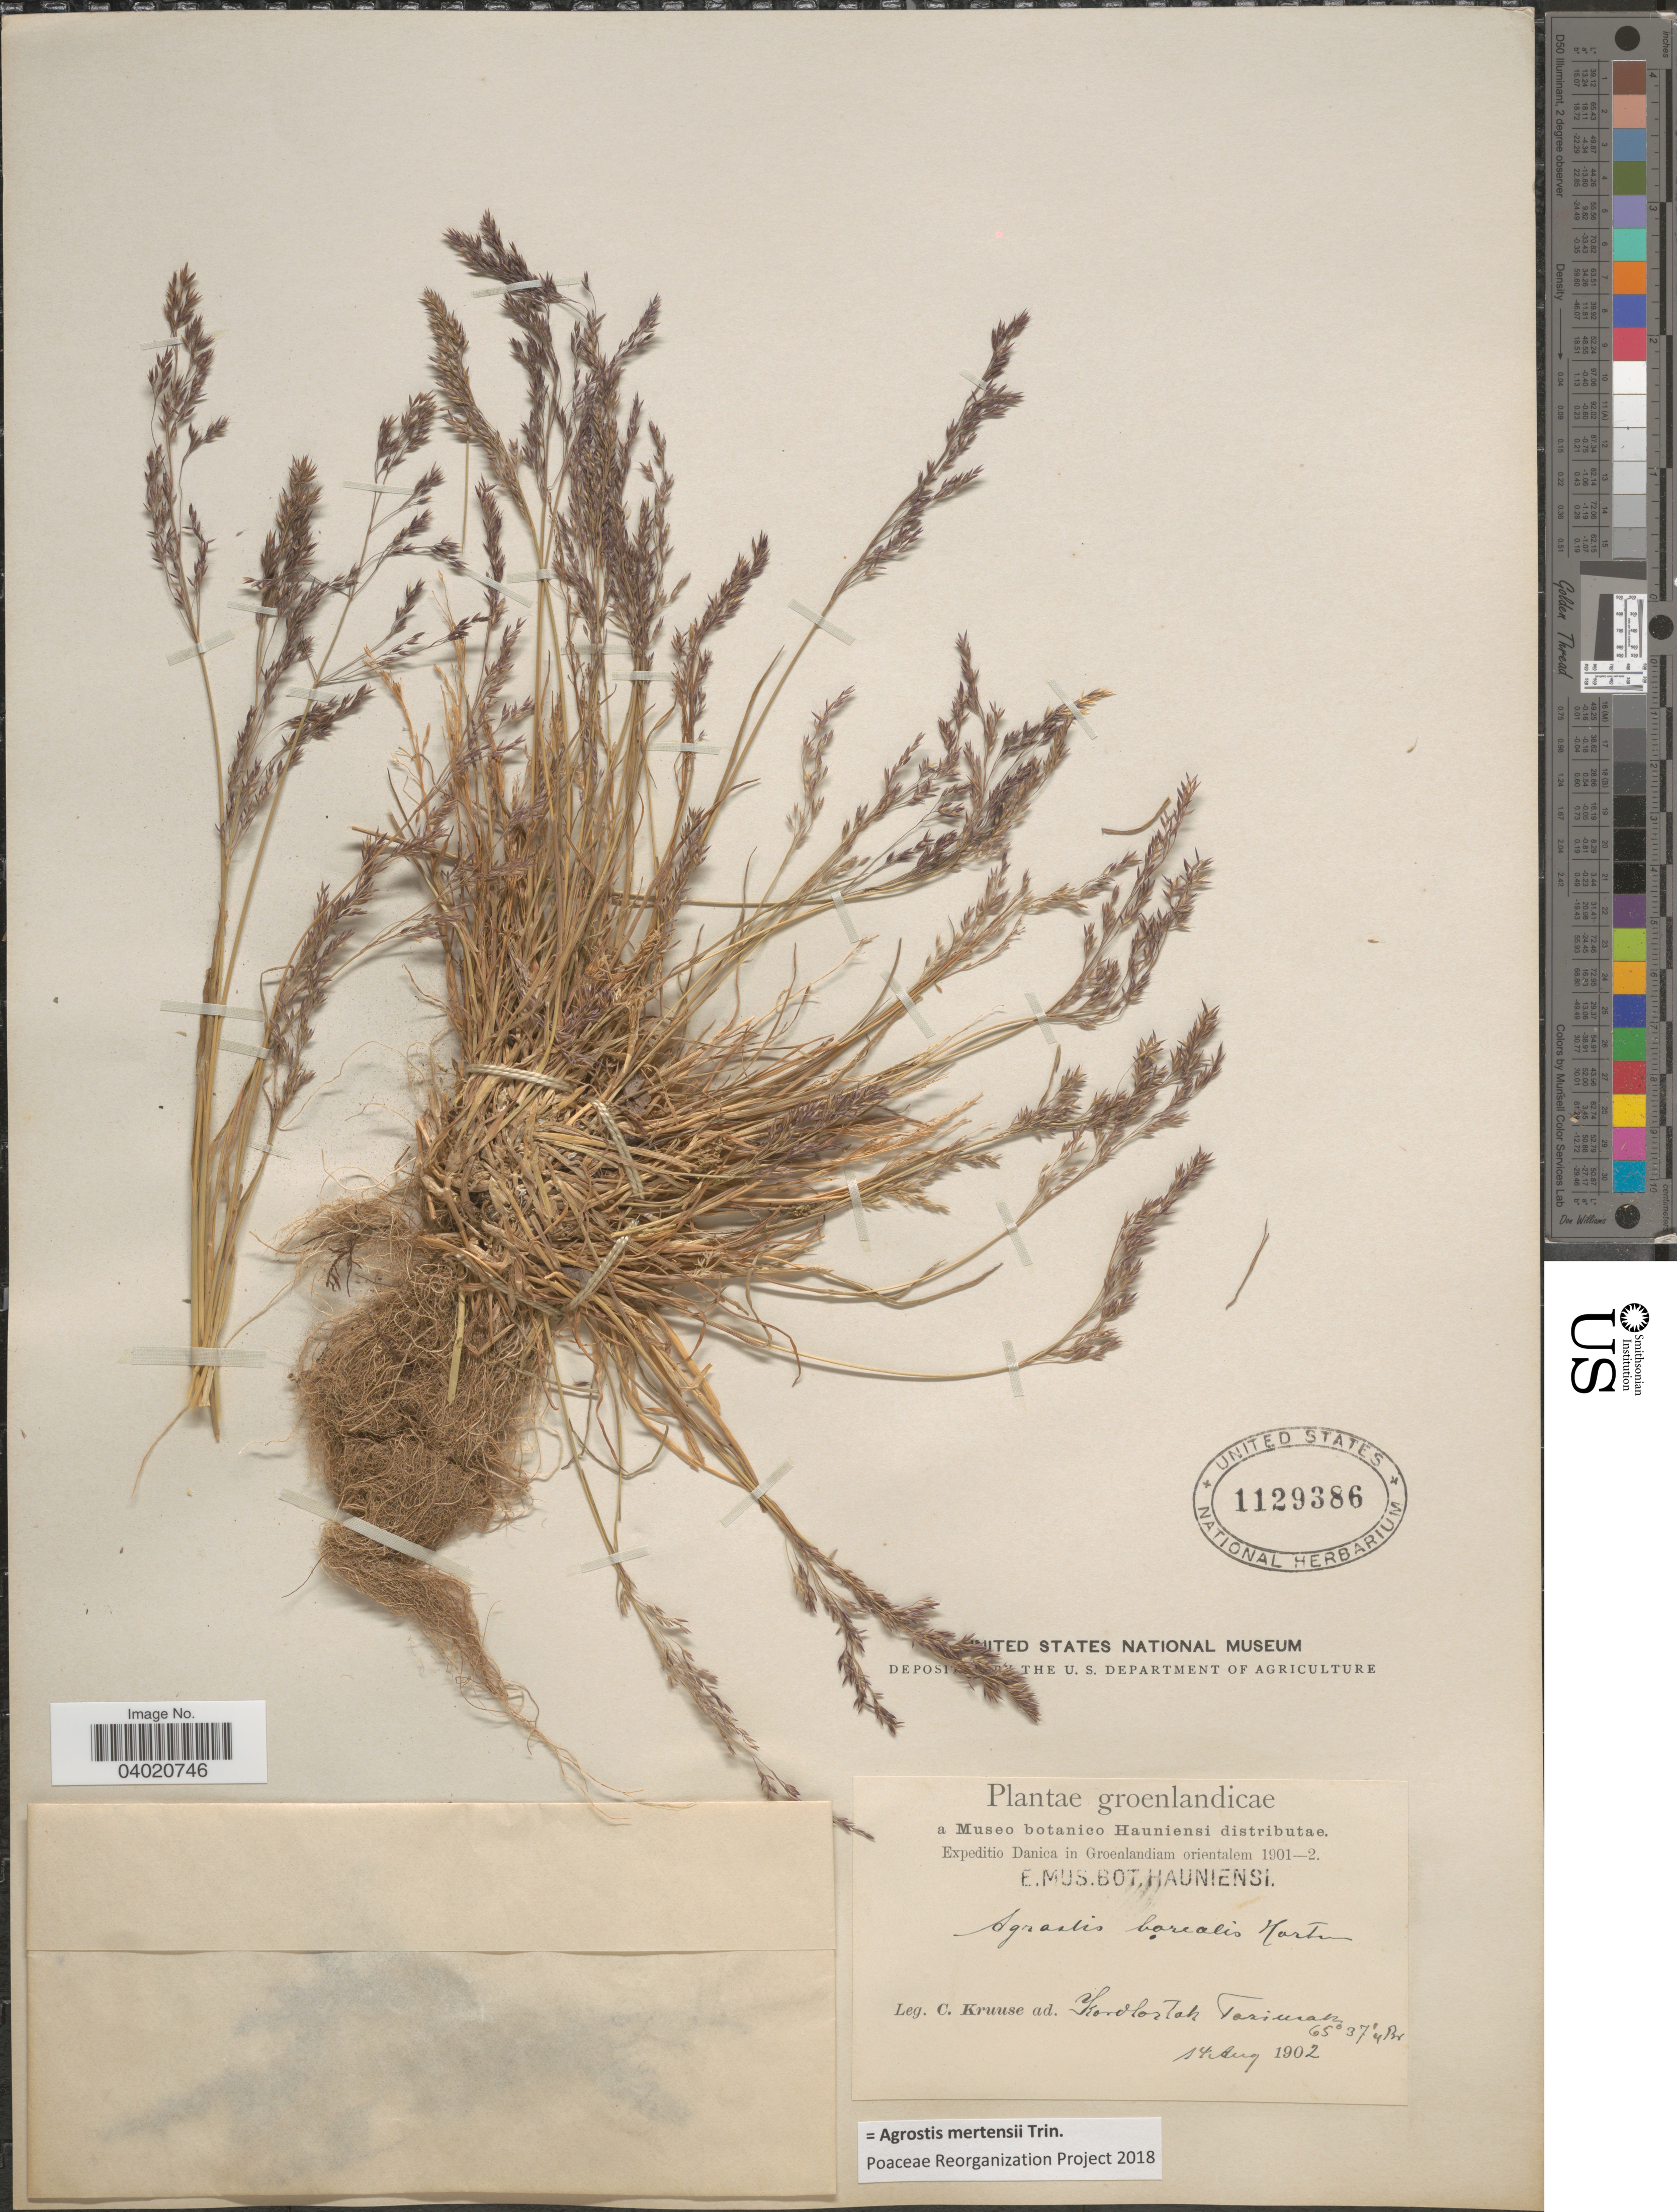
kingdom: Plantae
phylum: Tracheophyta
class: Liliopsida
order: Poales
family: Poaceae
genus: Agrostis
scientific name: Agrostis mertensii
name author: Trin.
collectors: C. Kruuse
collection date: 1902-08-14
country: Greenland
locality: Groenlandicae. Kordlortok Tasiusak.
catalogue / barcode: US 1129386